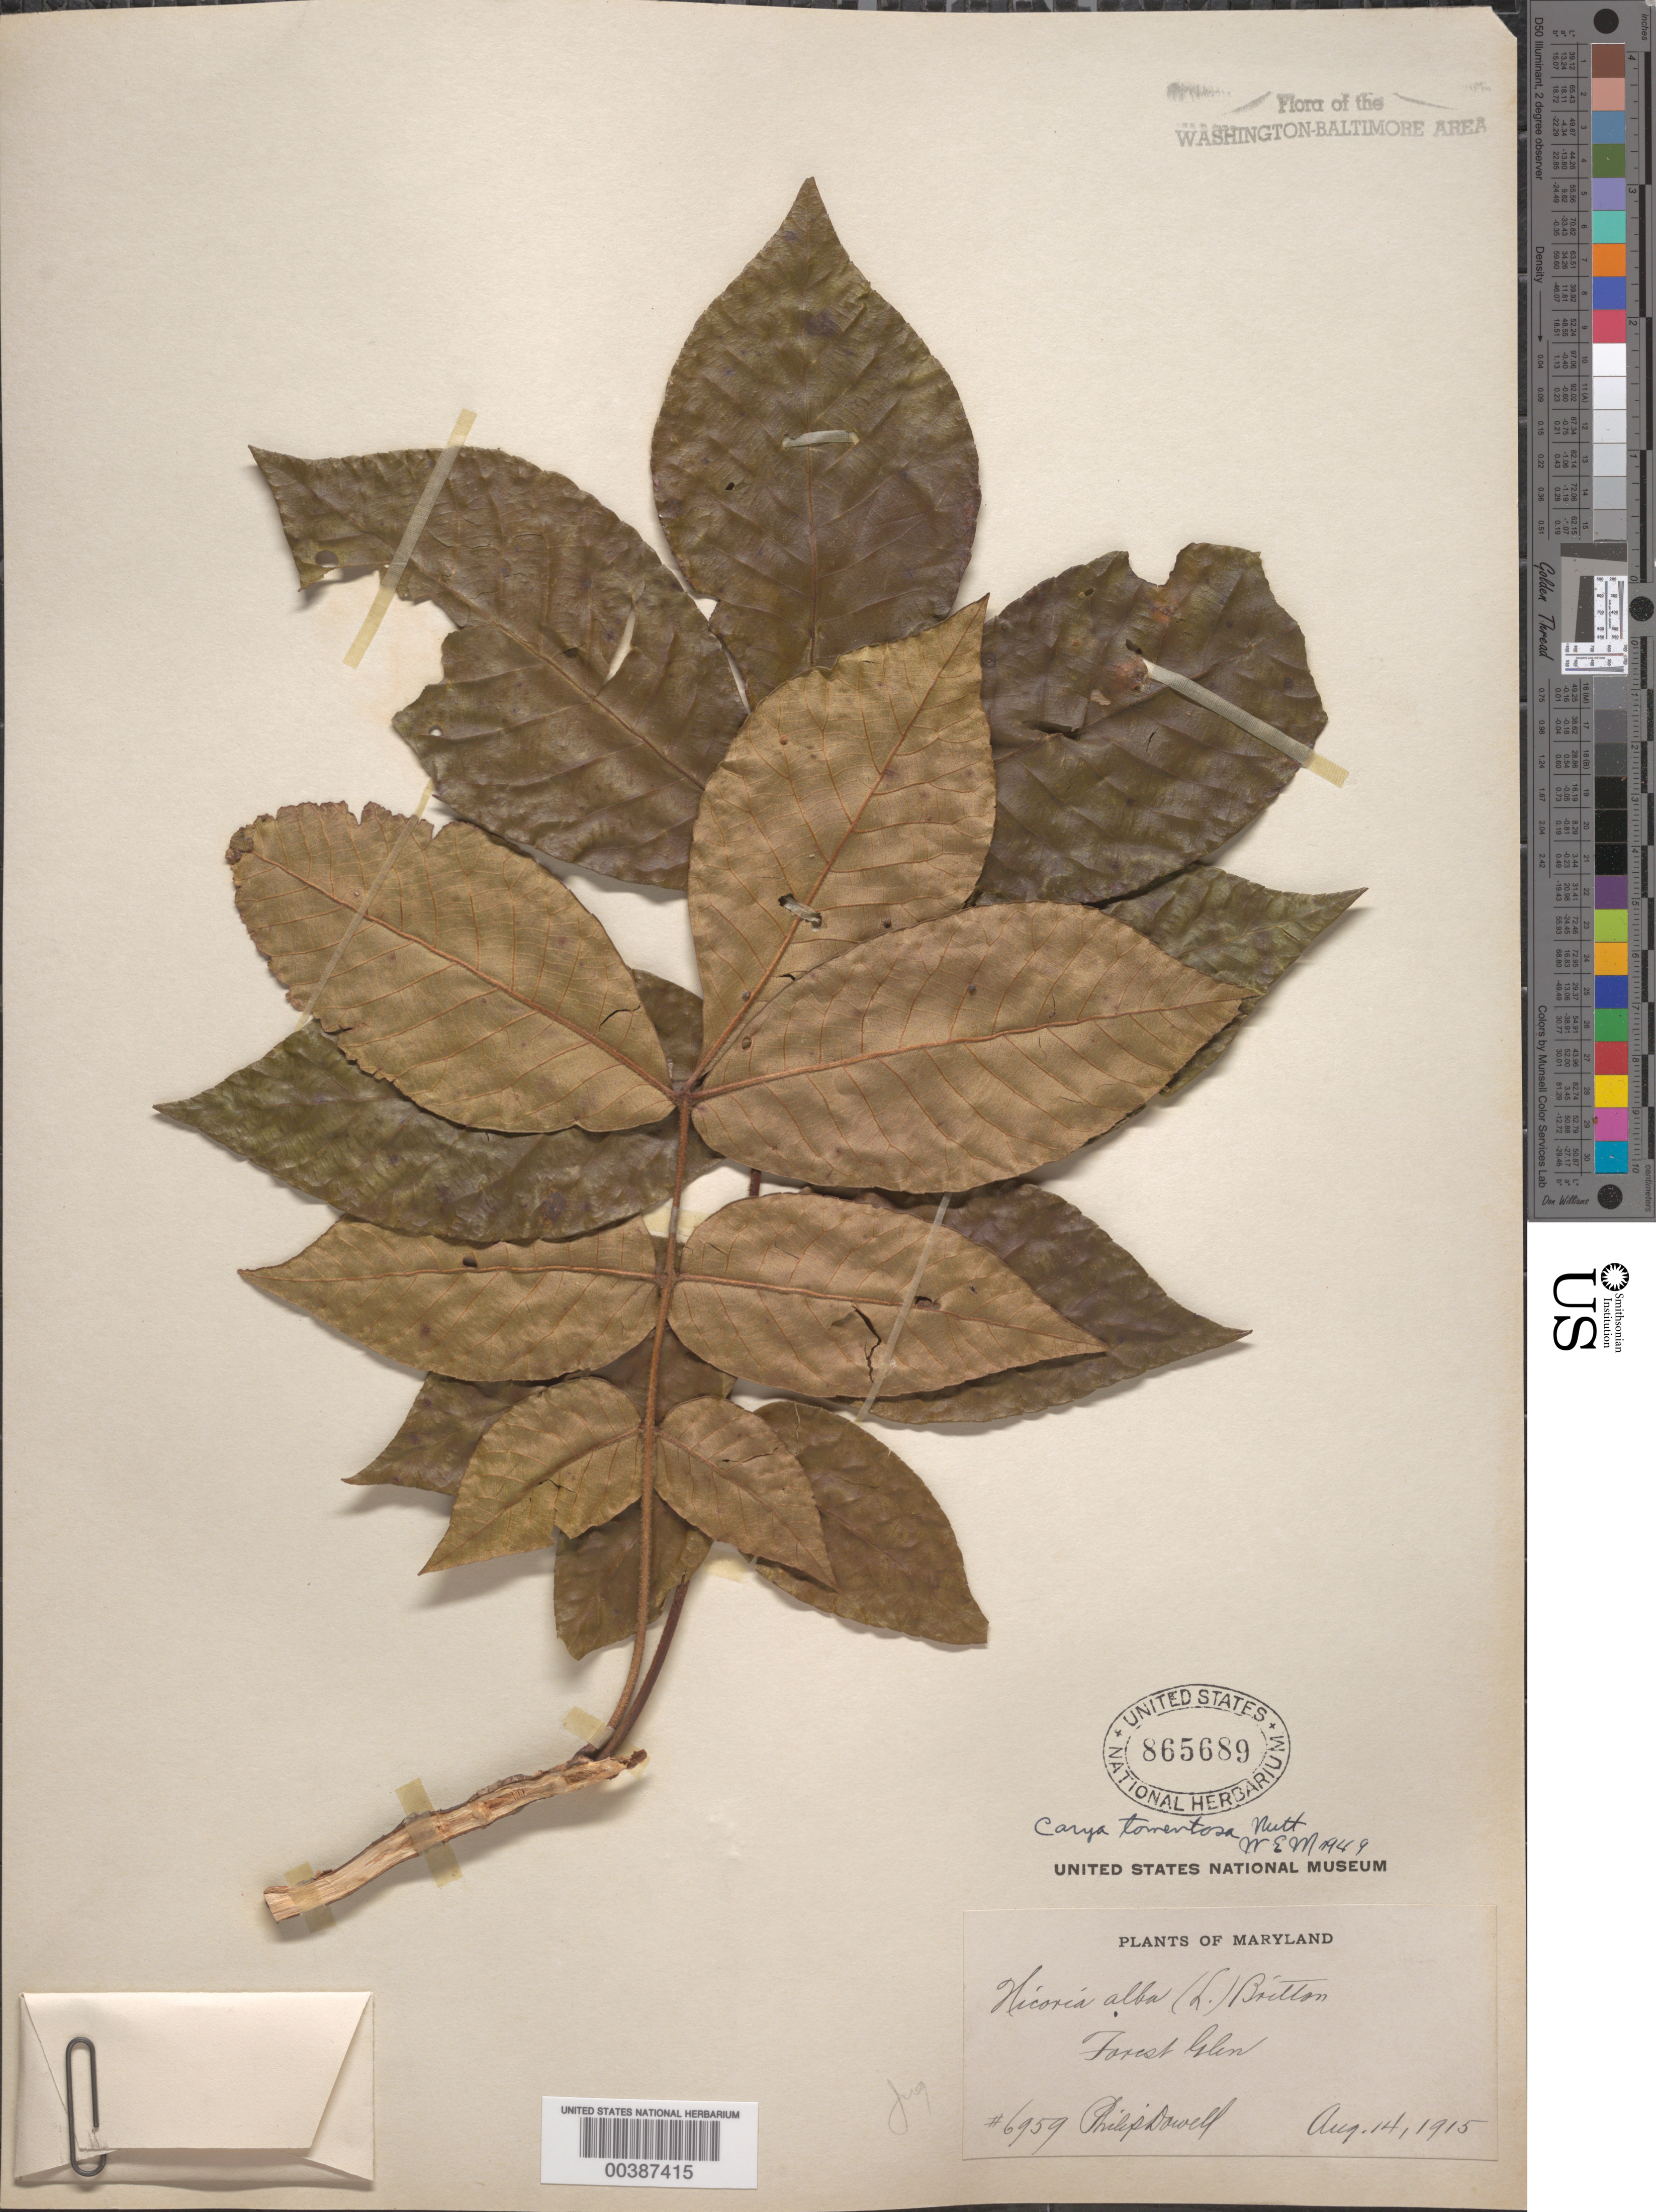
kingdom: Plantae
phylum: Tracheophyta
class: Magnoliopsida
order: Fagales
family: Juglandaceae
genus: Carya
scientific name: Carya tomentosa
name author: (Lam.) Nutt.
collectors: P. Dowell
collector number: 6959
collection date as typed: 14 Aug 1915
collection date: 1915-08-14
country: United States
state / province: Maryland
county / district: Montgomery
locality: Forest Glen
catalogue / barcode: US 865689